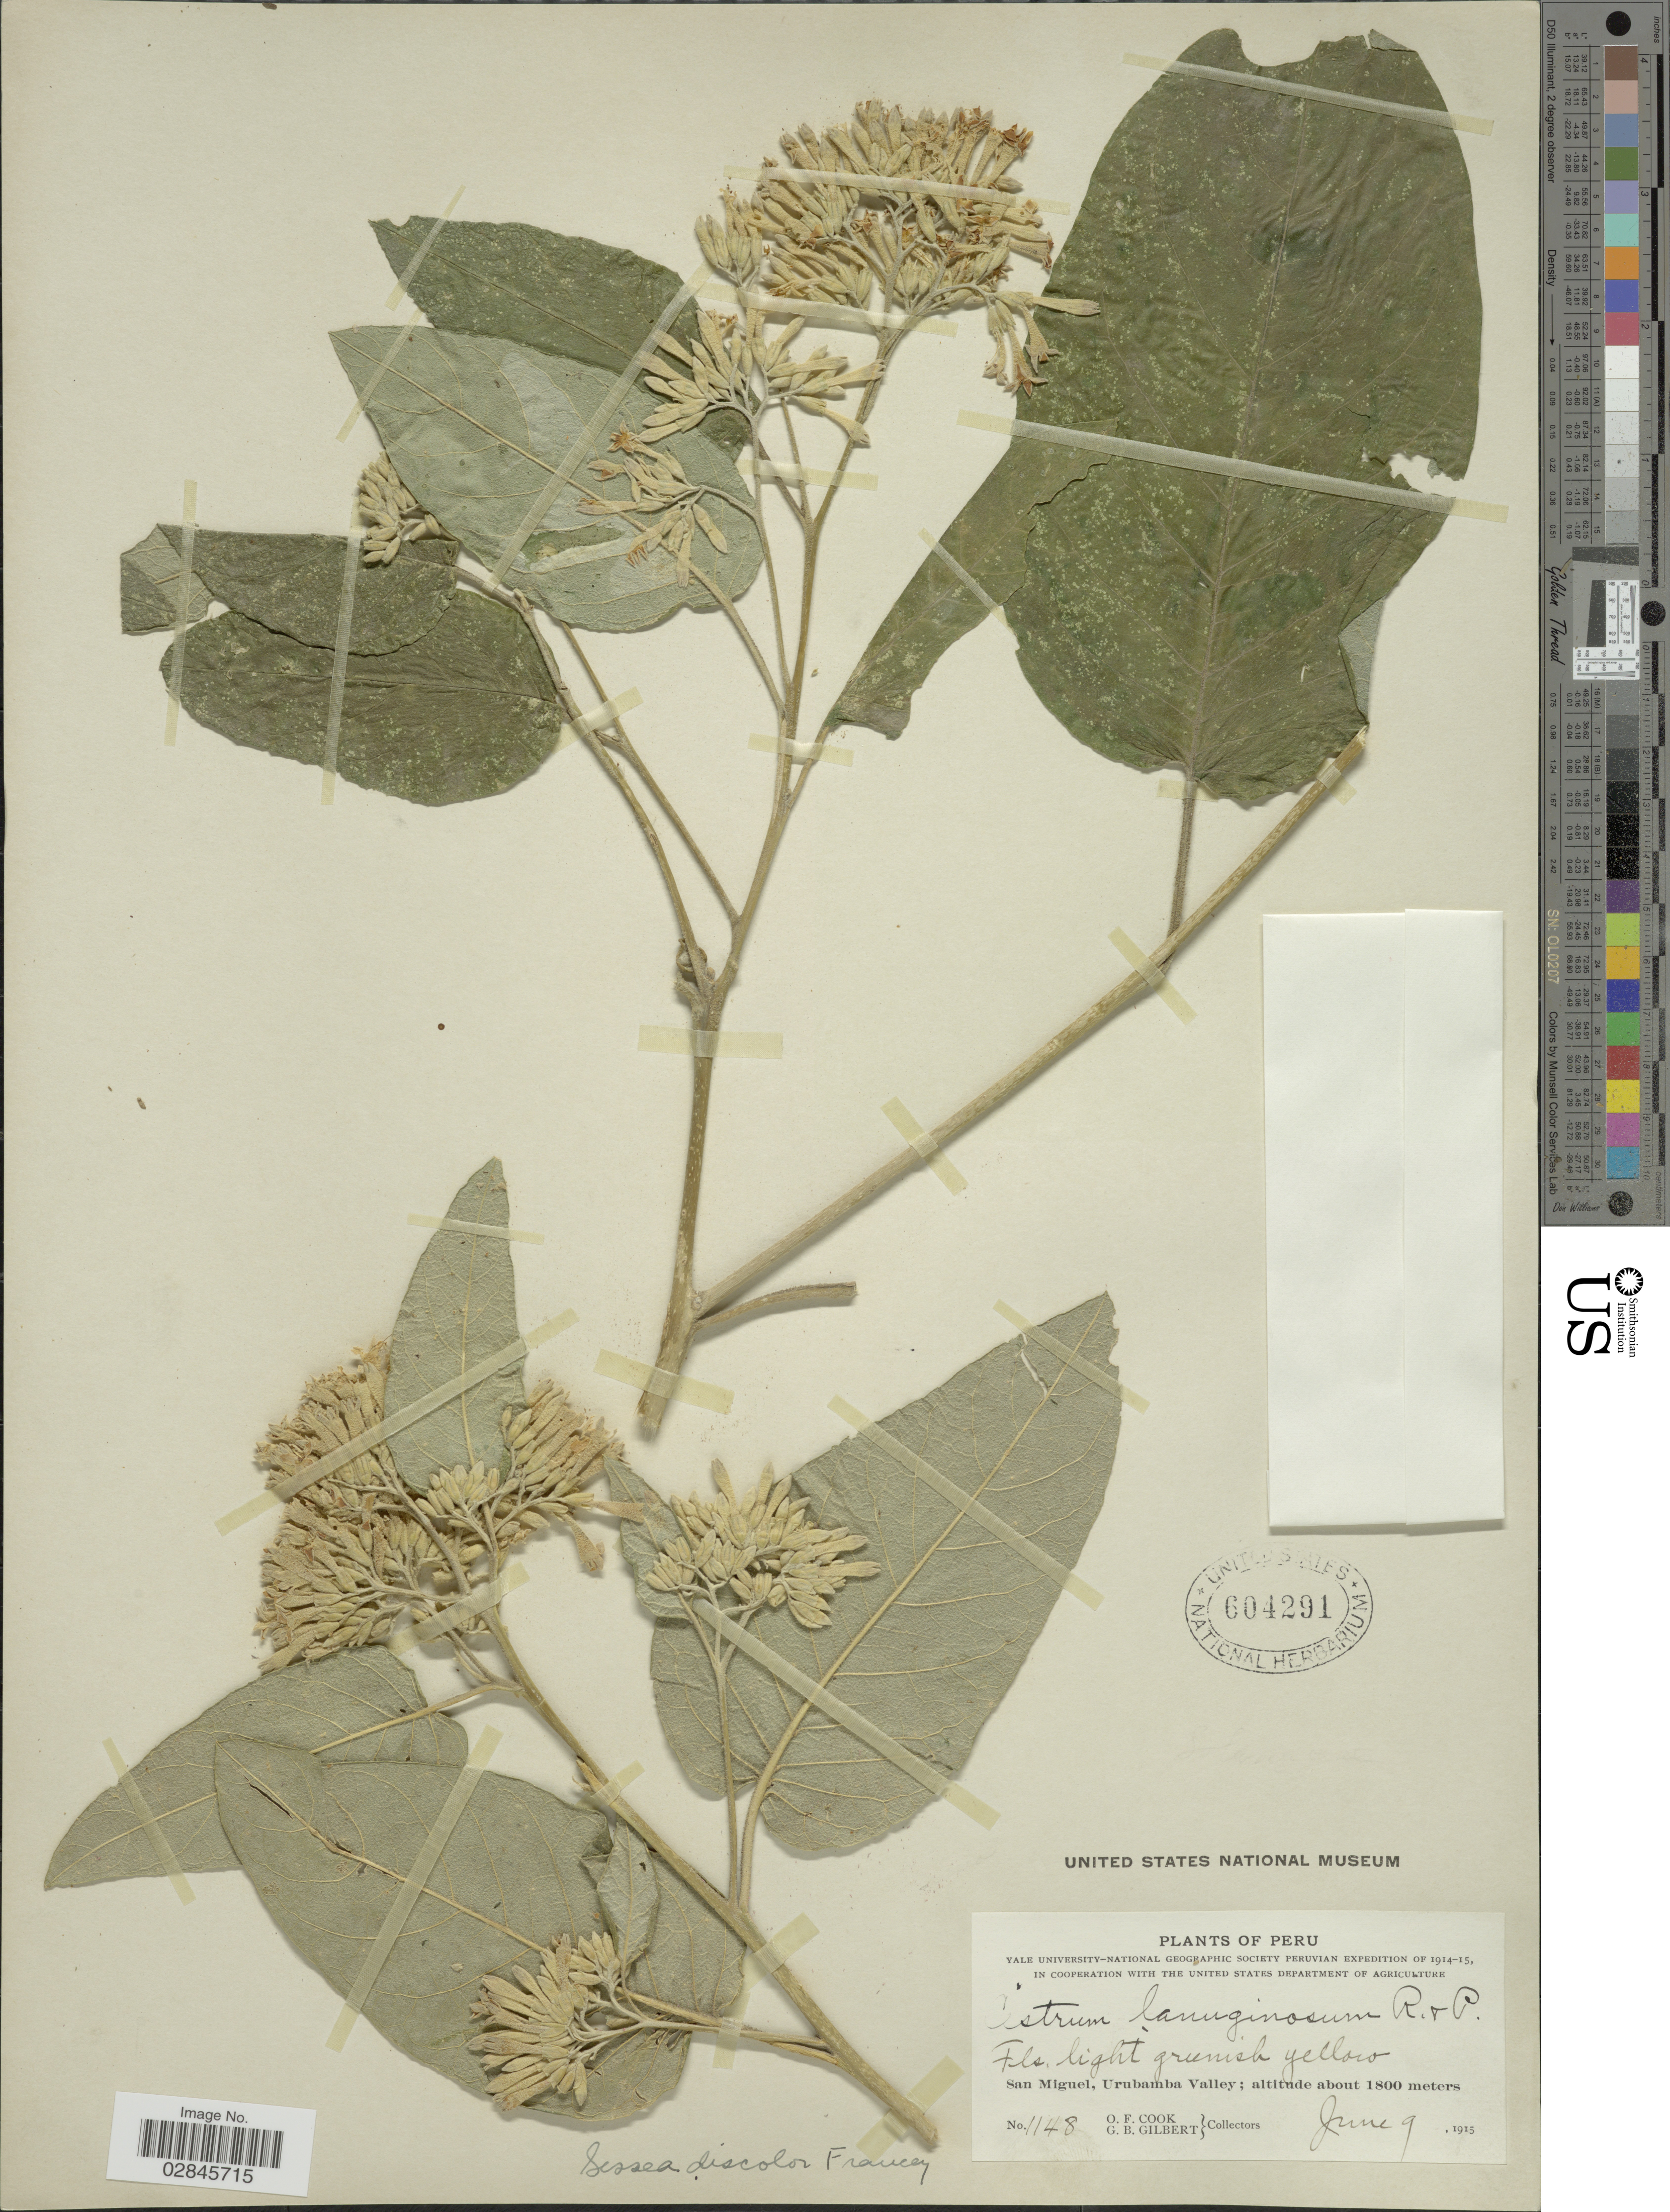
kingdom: Plantae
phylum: Tracheophyta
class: Magnoliopsida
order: Solanales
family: Solanaceae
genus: Sessea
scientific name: Sessea discolor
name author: Francey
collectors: O. F. Cook & G. B. Gilbert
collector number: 1148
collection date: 1915-06-09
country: Peru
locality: San Miguel, Urubamba Valley.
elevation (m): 1800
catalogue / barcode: US 604291